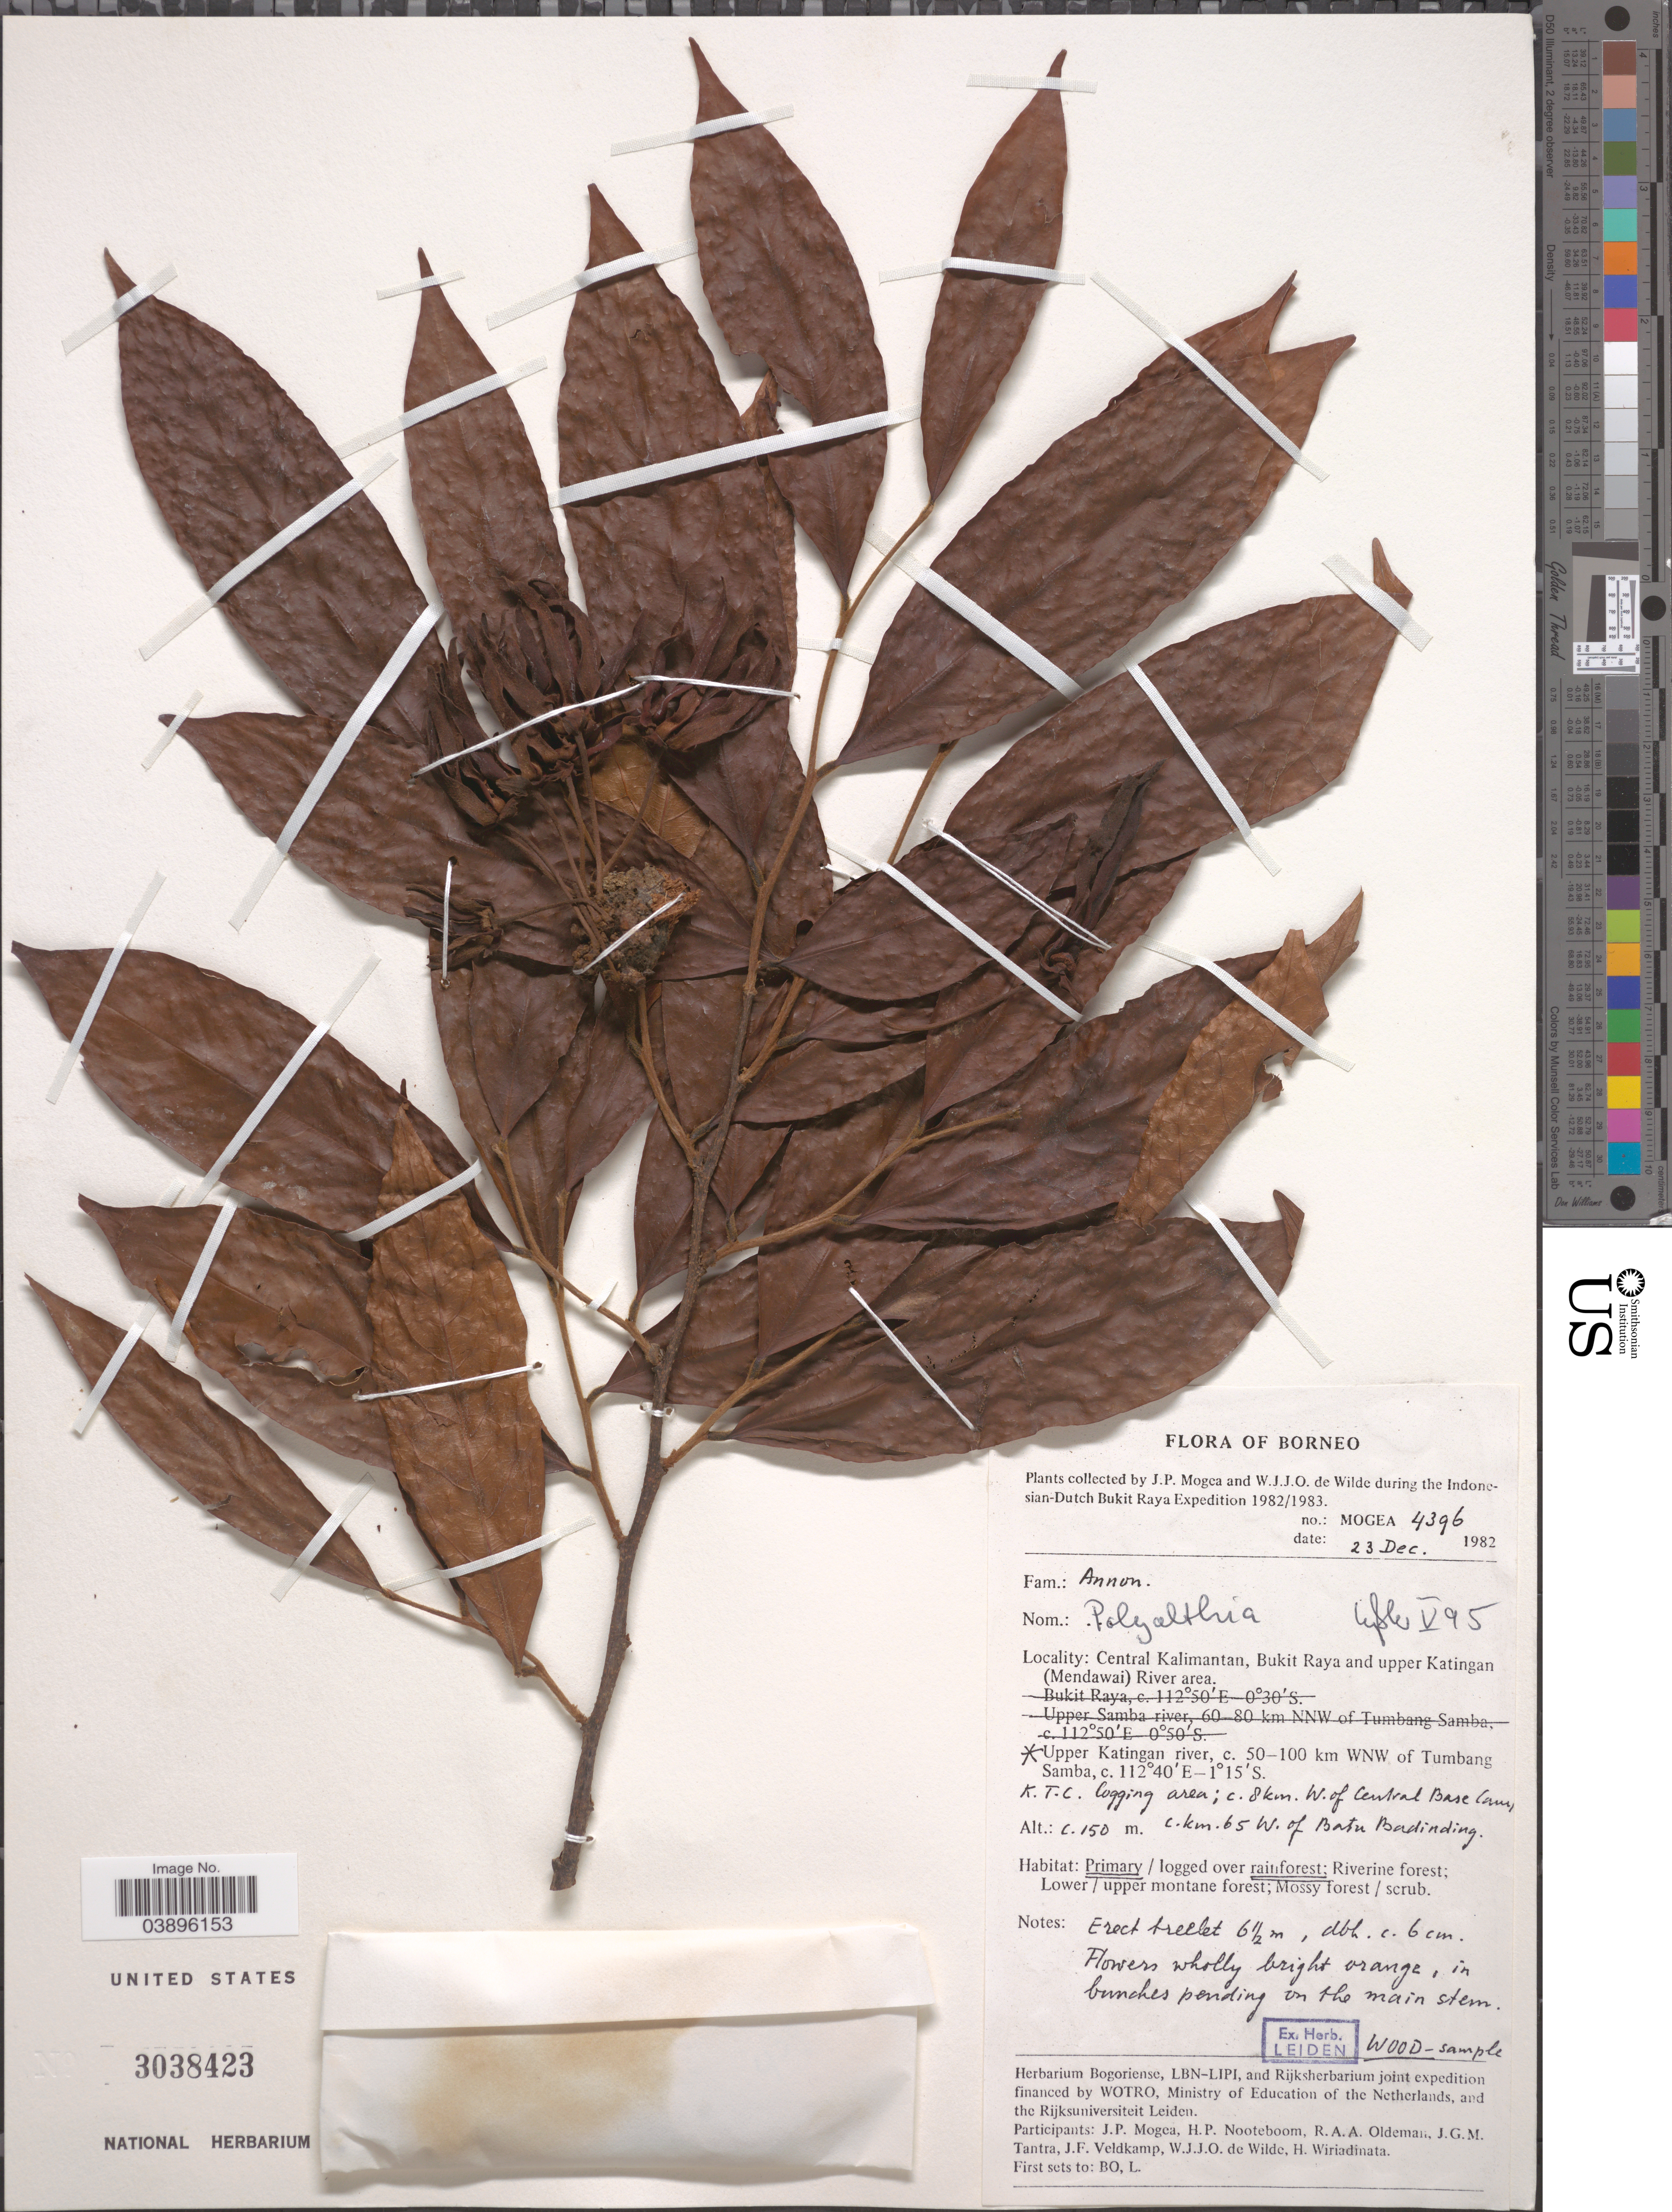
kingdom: Plantae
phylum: Tracheophyta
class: Magnoliopsida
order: Magnoliales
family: Annonaceae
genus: Polyalthia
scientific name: Polyalthia sp.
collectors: J. Mogea & W. J. de Wilde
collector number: MOGEA4396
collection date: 1982-12-23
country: Indonesia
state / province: Kalimantan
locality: Borneo. Central Kalimantan, Bukit Raya and upper Katingan (Mendawai) River area. Upper Katingan river, c. 50-100 km WNW of Tumbang Samba. K.T.C. loggin area; c. 8 km. W. of Central Base Camp c. km. 65 W. of Batu Badinding.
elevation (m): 150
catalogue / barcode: US 3038423